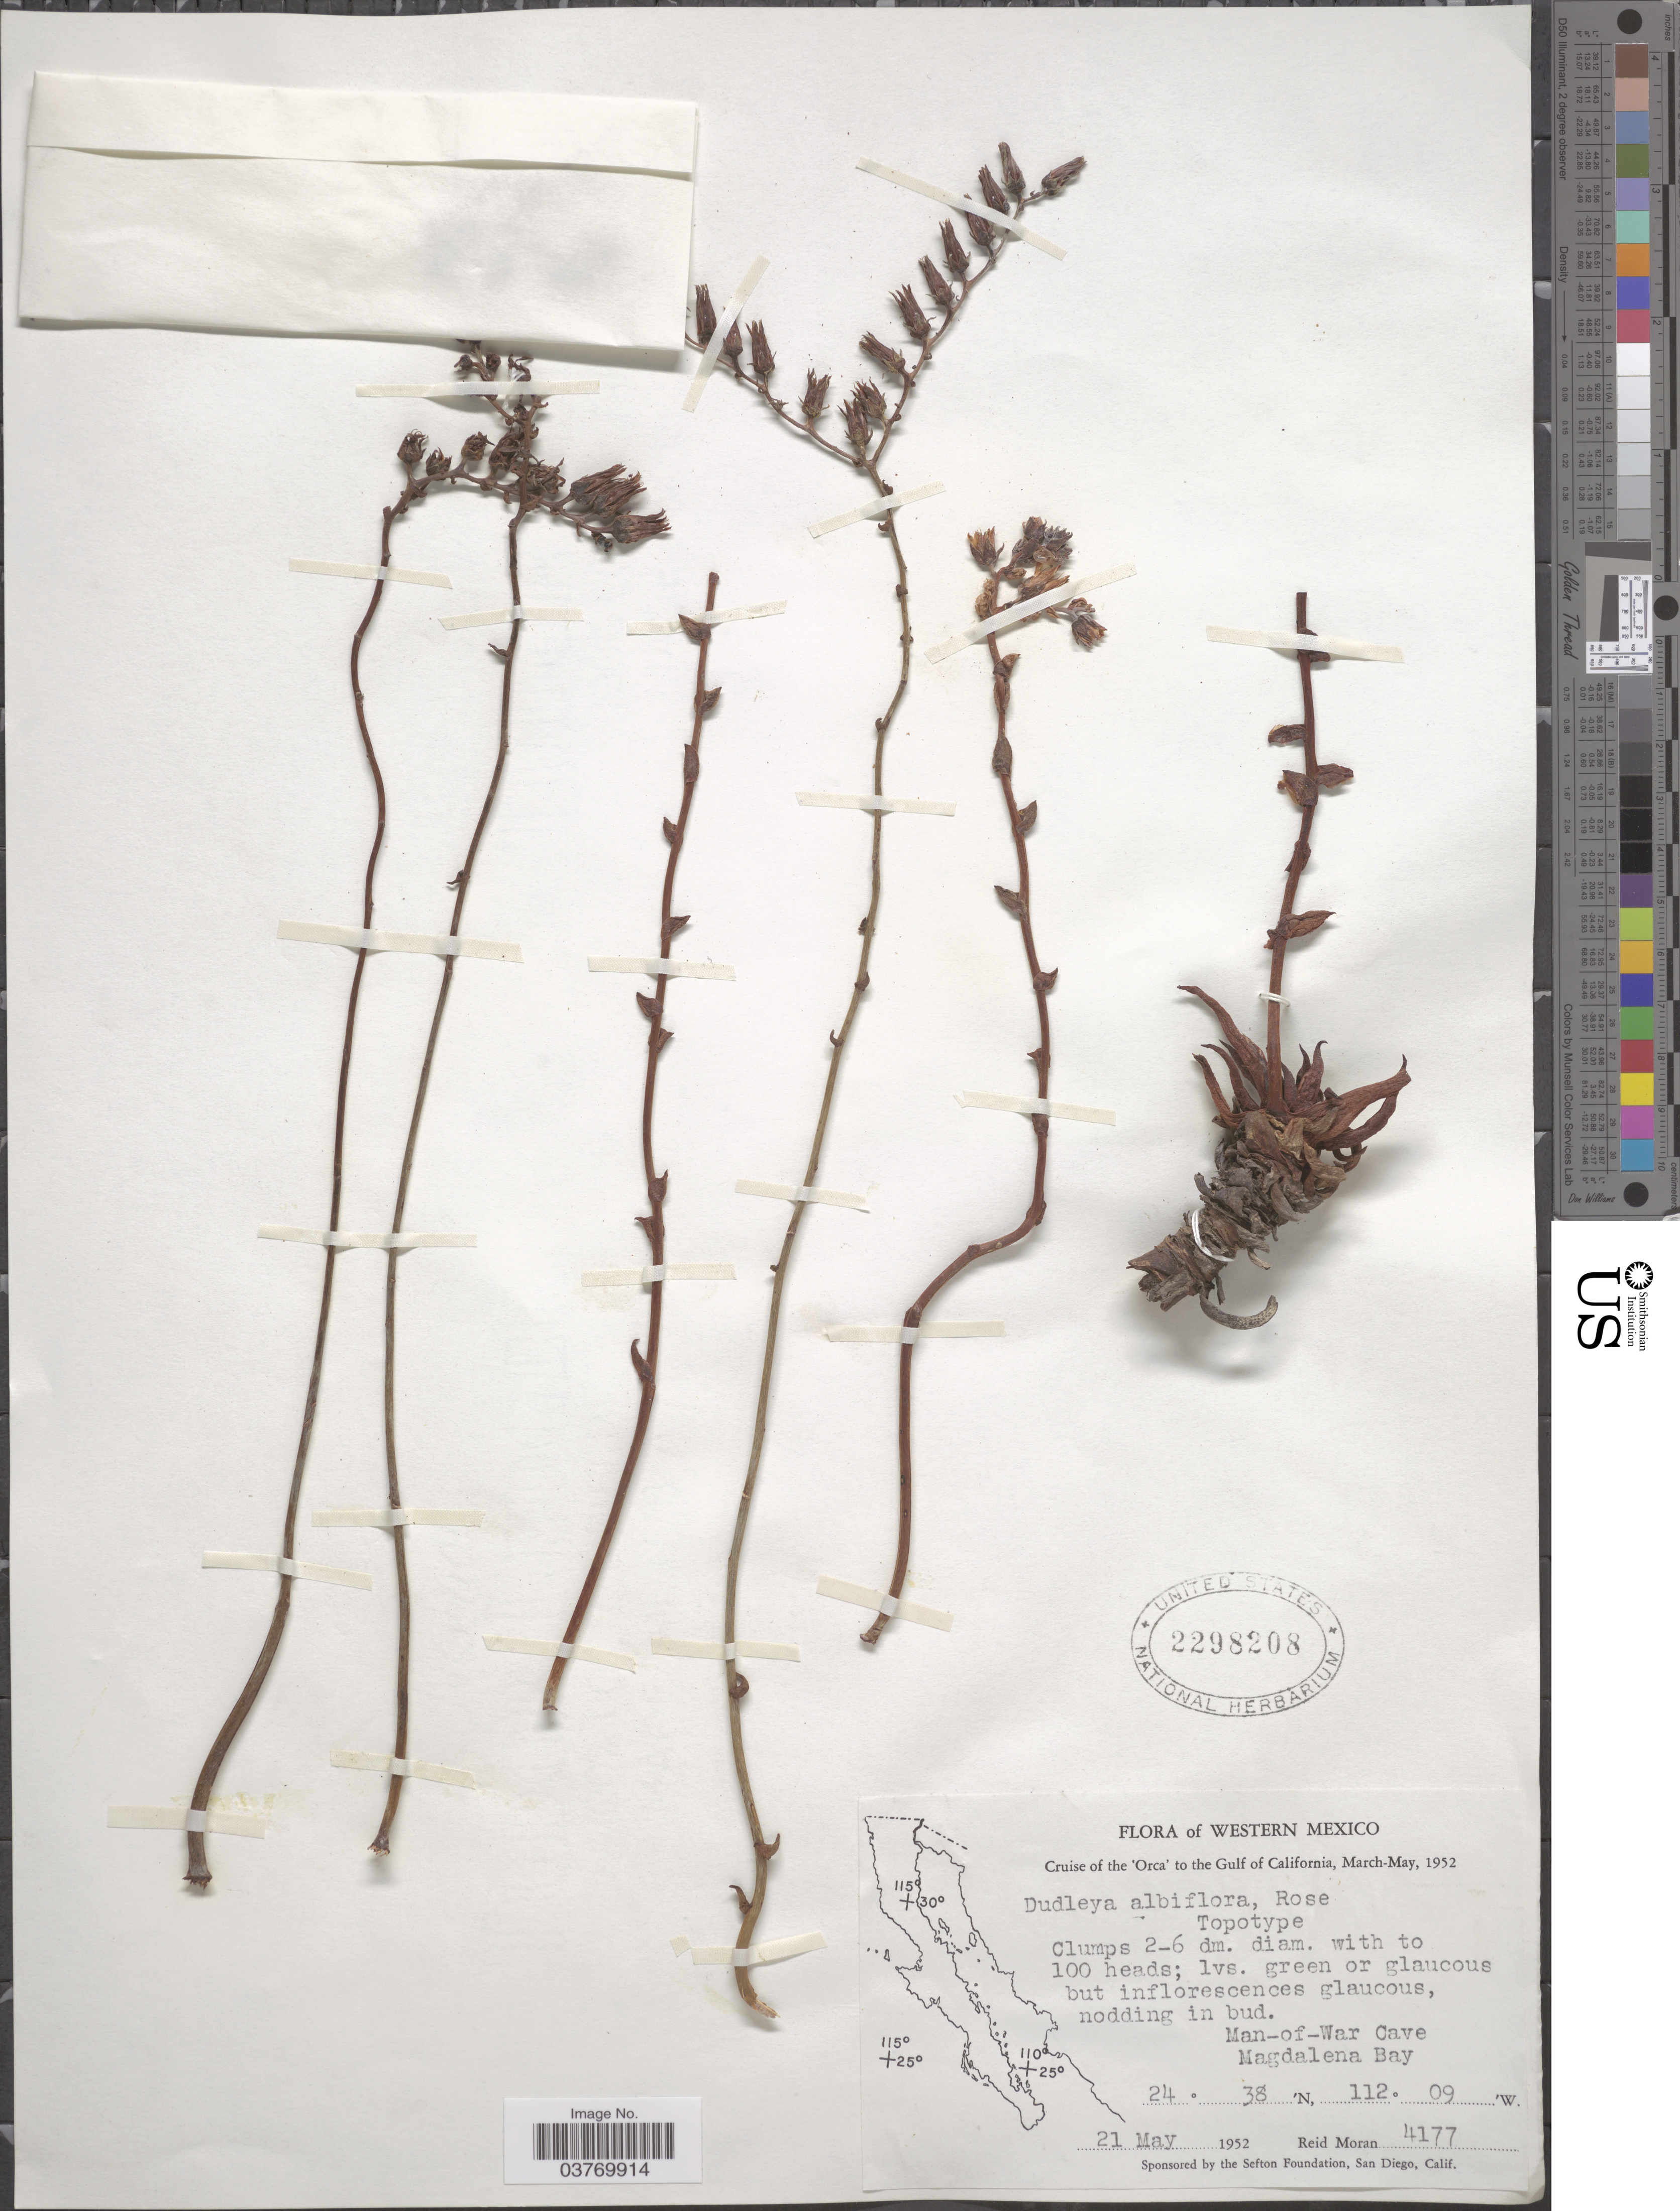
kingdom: Plantae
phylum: Tracheophyta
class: Magnoliopsida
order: Saxifragales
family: Crassulaceae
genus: Dudleya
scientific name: Dudleya albiflora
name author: Rose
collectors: R. V. Moran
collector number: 4177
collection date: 1952-05-21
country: Mexico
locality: Western Mexico. Cruise of the 'Orca' to the Gulf of California. Man-of War Cave. Magdalena Bay.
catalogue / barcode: US 2298208